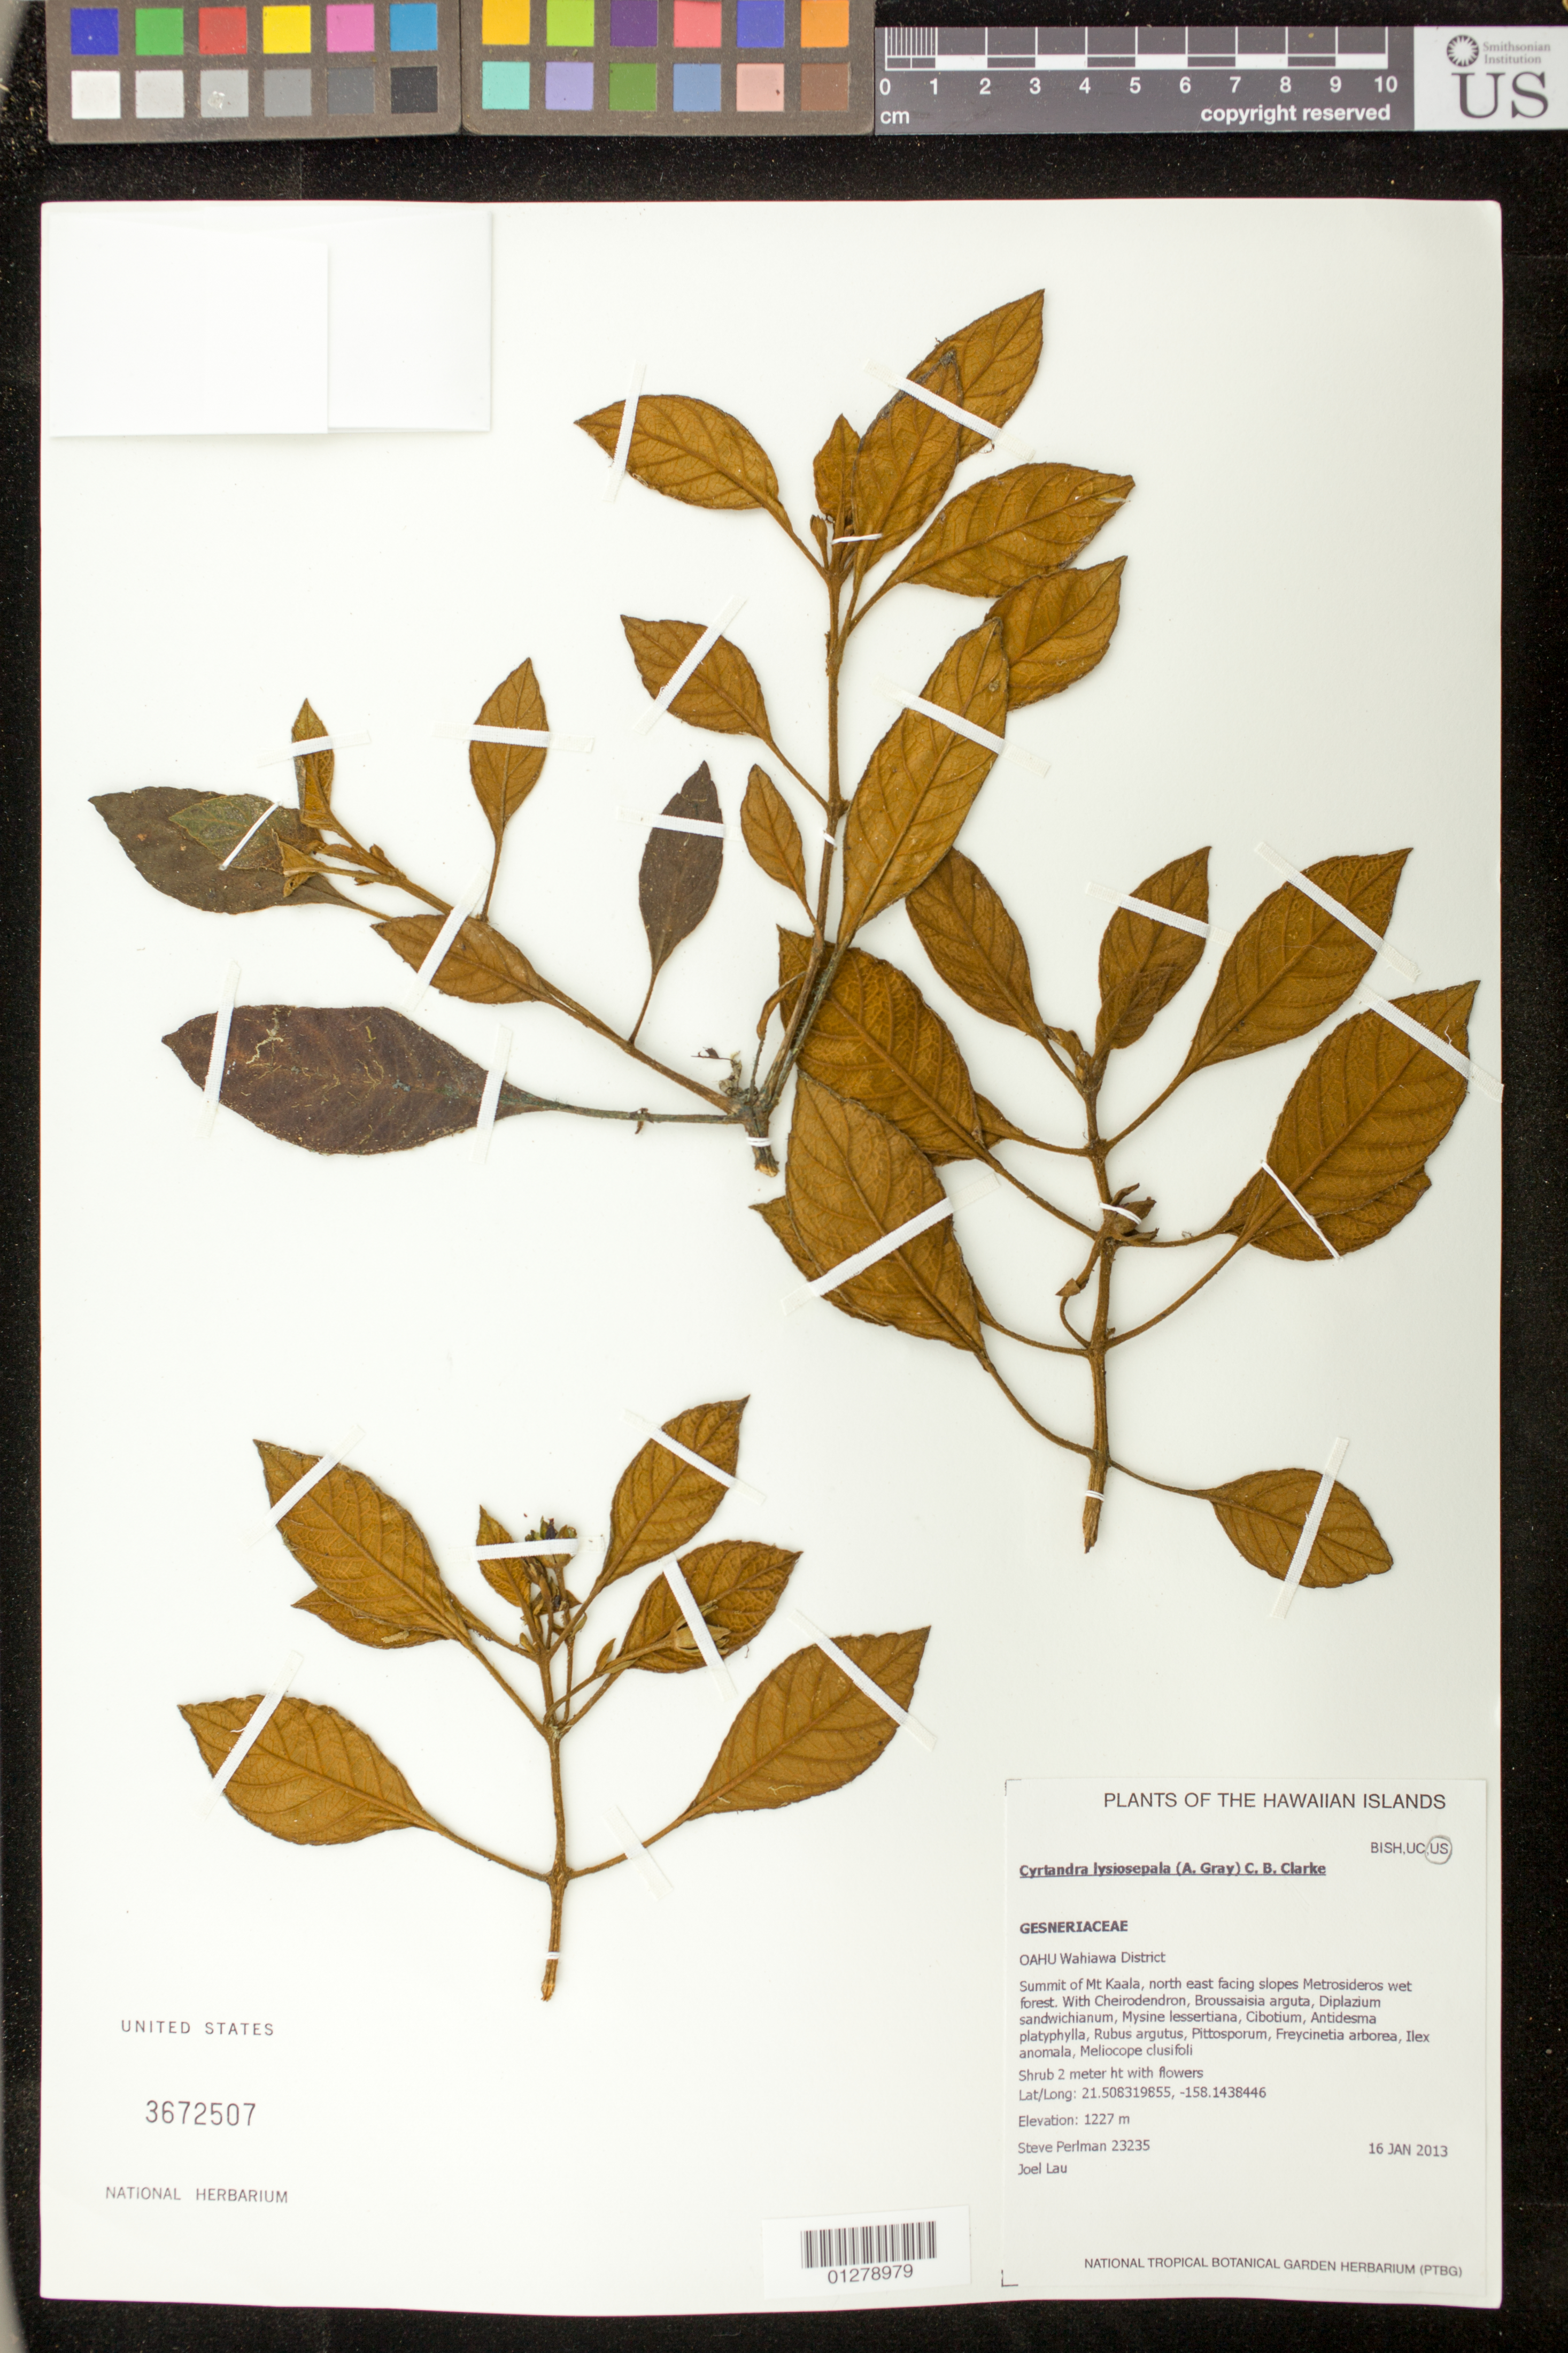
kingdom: Plantae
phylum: Tracheophyta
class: Magnoliopsida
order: Lamiales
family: Gesneriaceae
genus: Cyrtandra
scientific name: Cyrtandra lessoniana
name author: Gaudich.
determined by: Wagner, W. L., (BOT), Smithsonian Institution - National Museum of Natural History (UNITED STATES)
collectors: S. P. Perlman & J. Lau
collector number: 23235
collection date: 2013-01-16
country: United States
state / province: Hawaii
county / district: Honolulu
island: Oahu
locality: Wahiawa District, summit of Mt. Kaala, northeast facing slopes.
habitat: Wet forest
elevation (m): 1227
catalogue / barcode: US 3672507